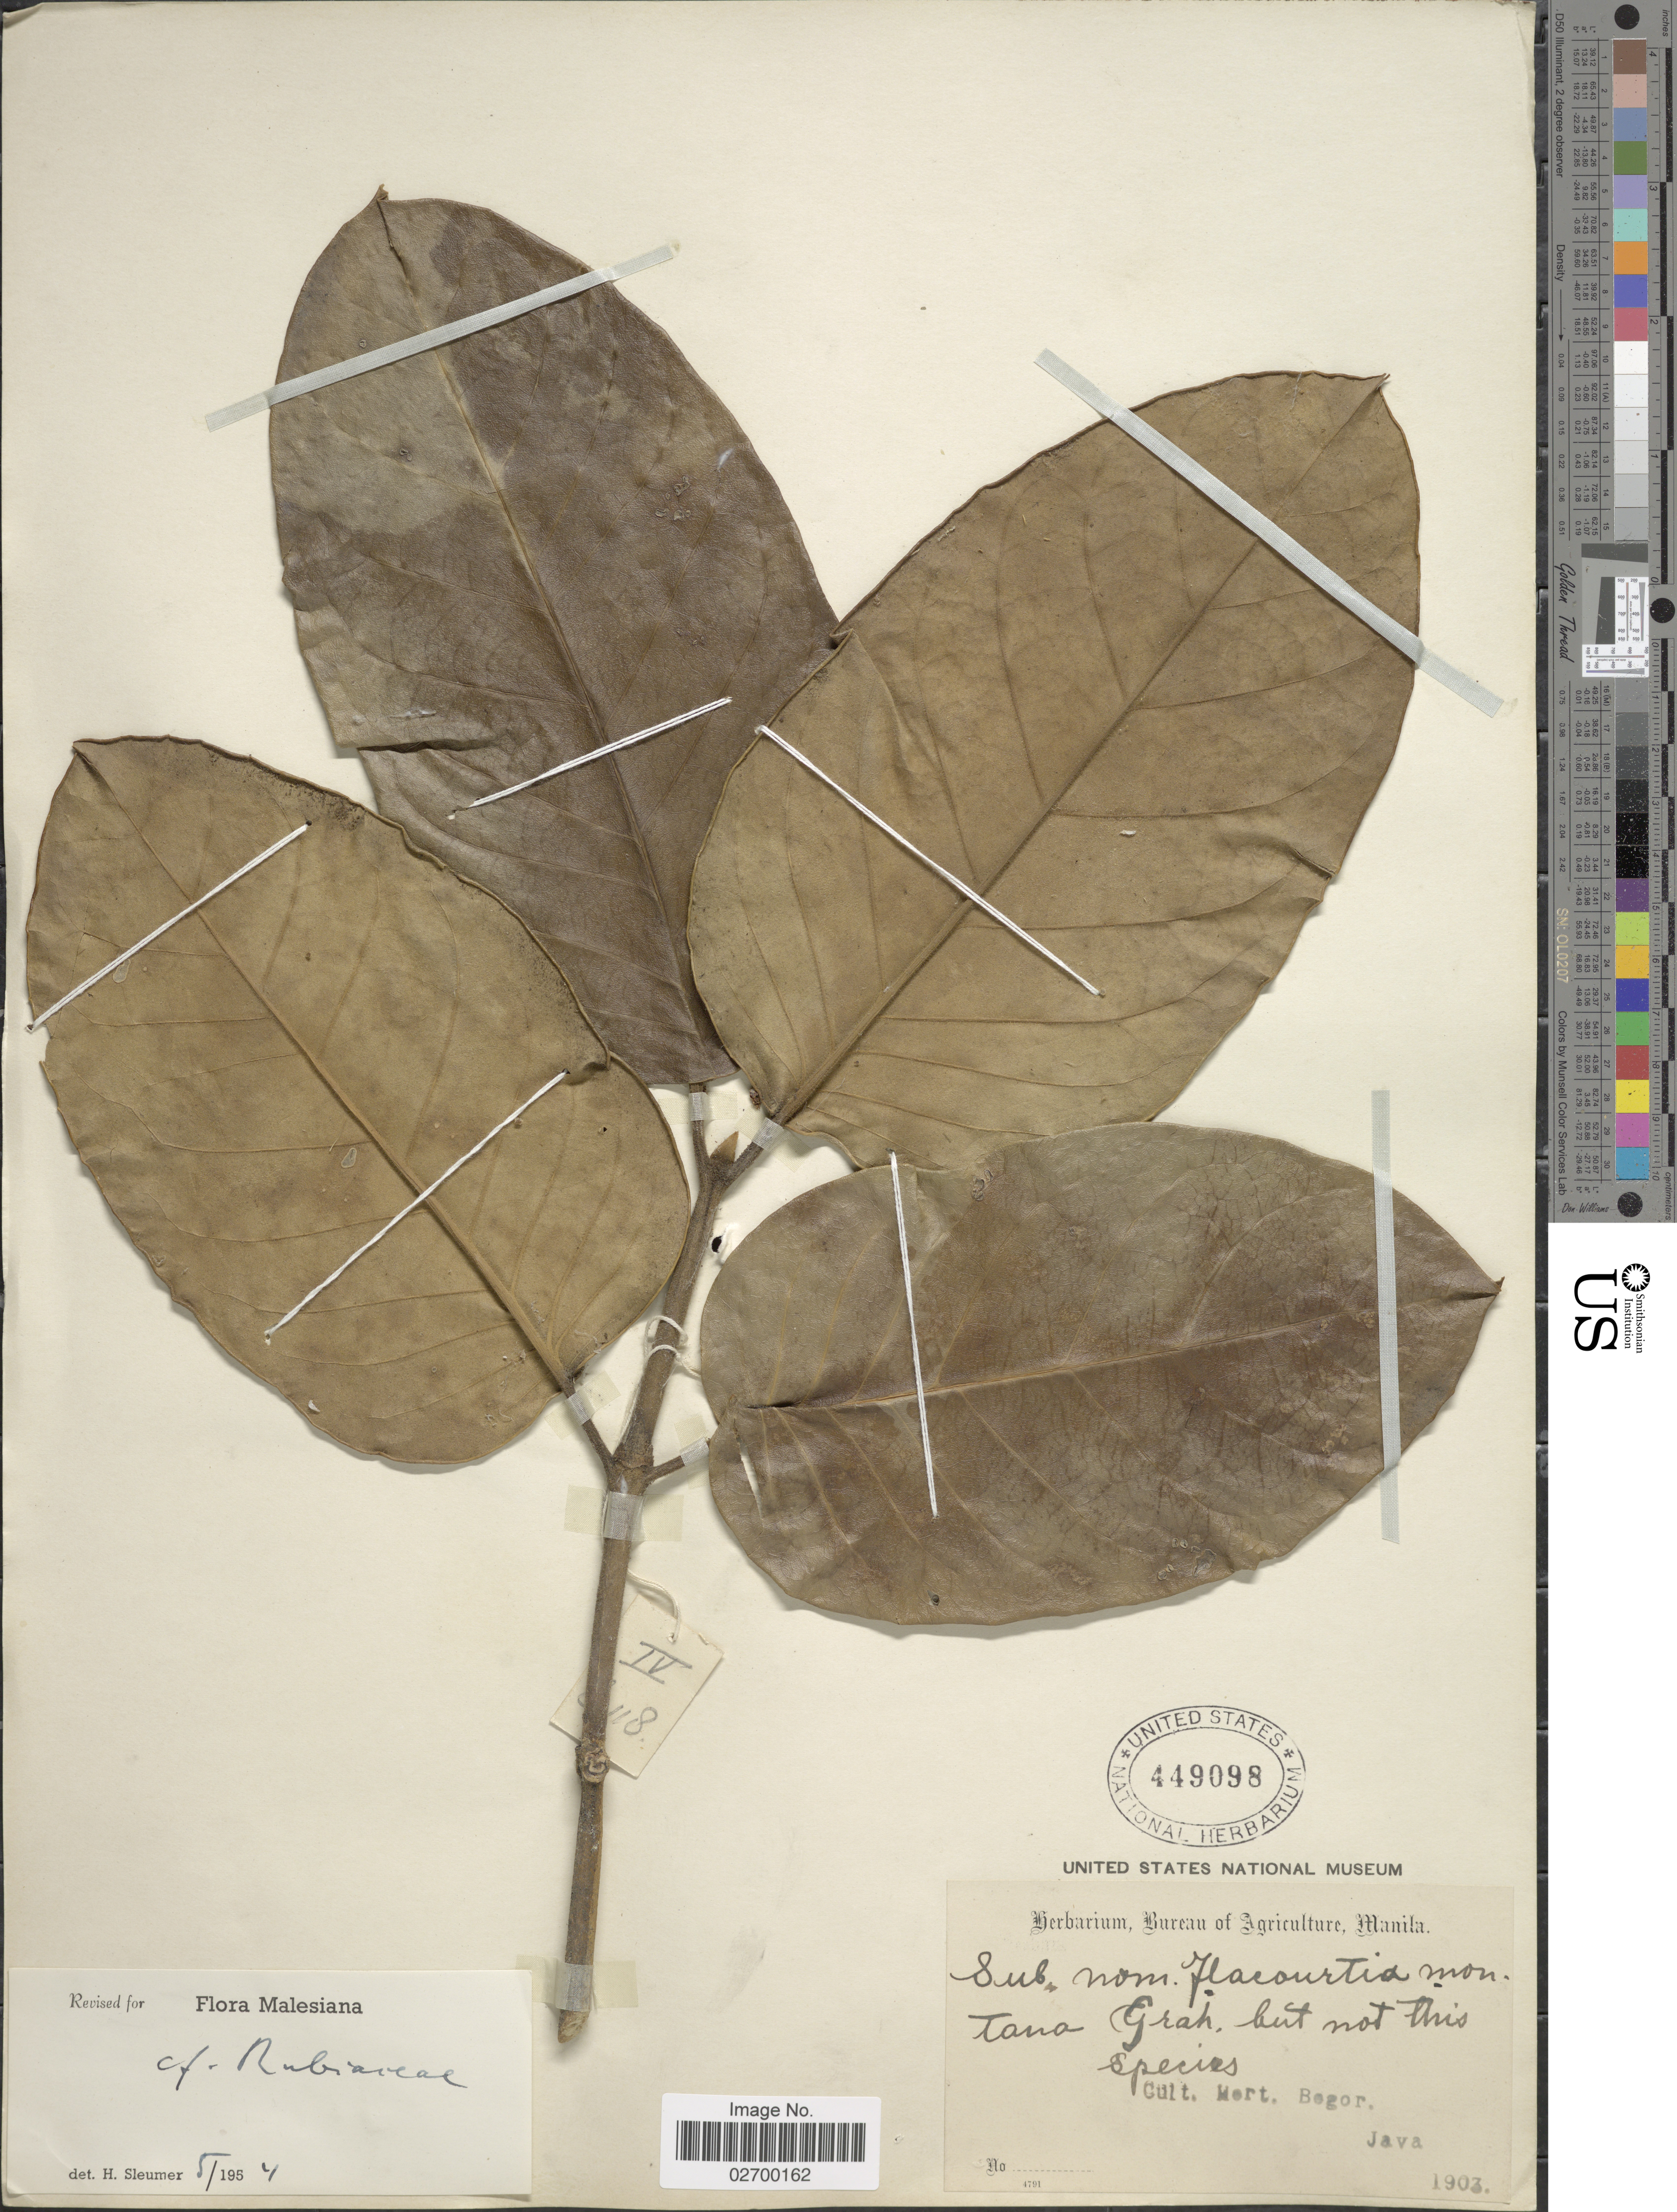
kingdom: Plantae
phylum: Tracheophyta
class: Magnoliopsida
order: Gentianales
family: Rubiaceae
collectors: ex Herb. Bur. Agric. Manila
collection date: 1903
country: Indonesia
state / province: Java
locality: Cult. Hort. Bogor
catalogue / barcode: US 449098